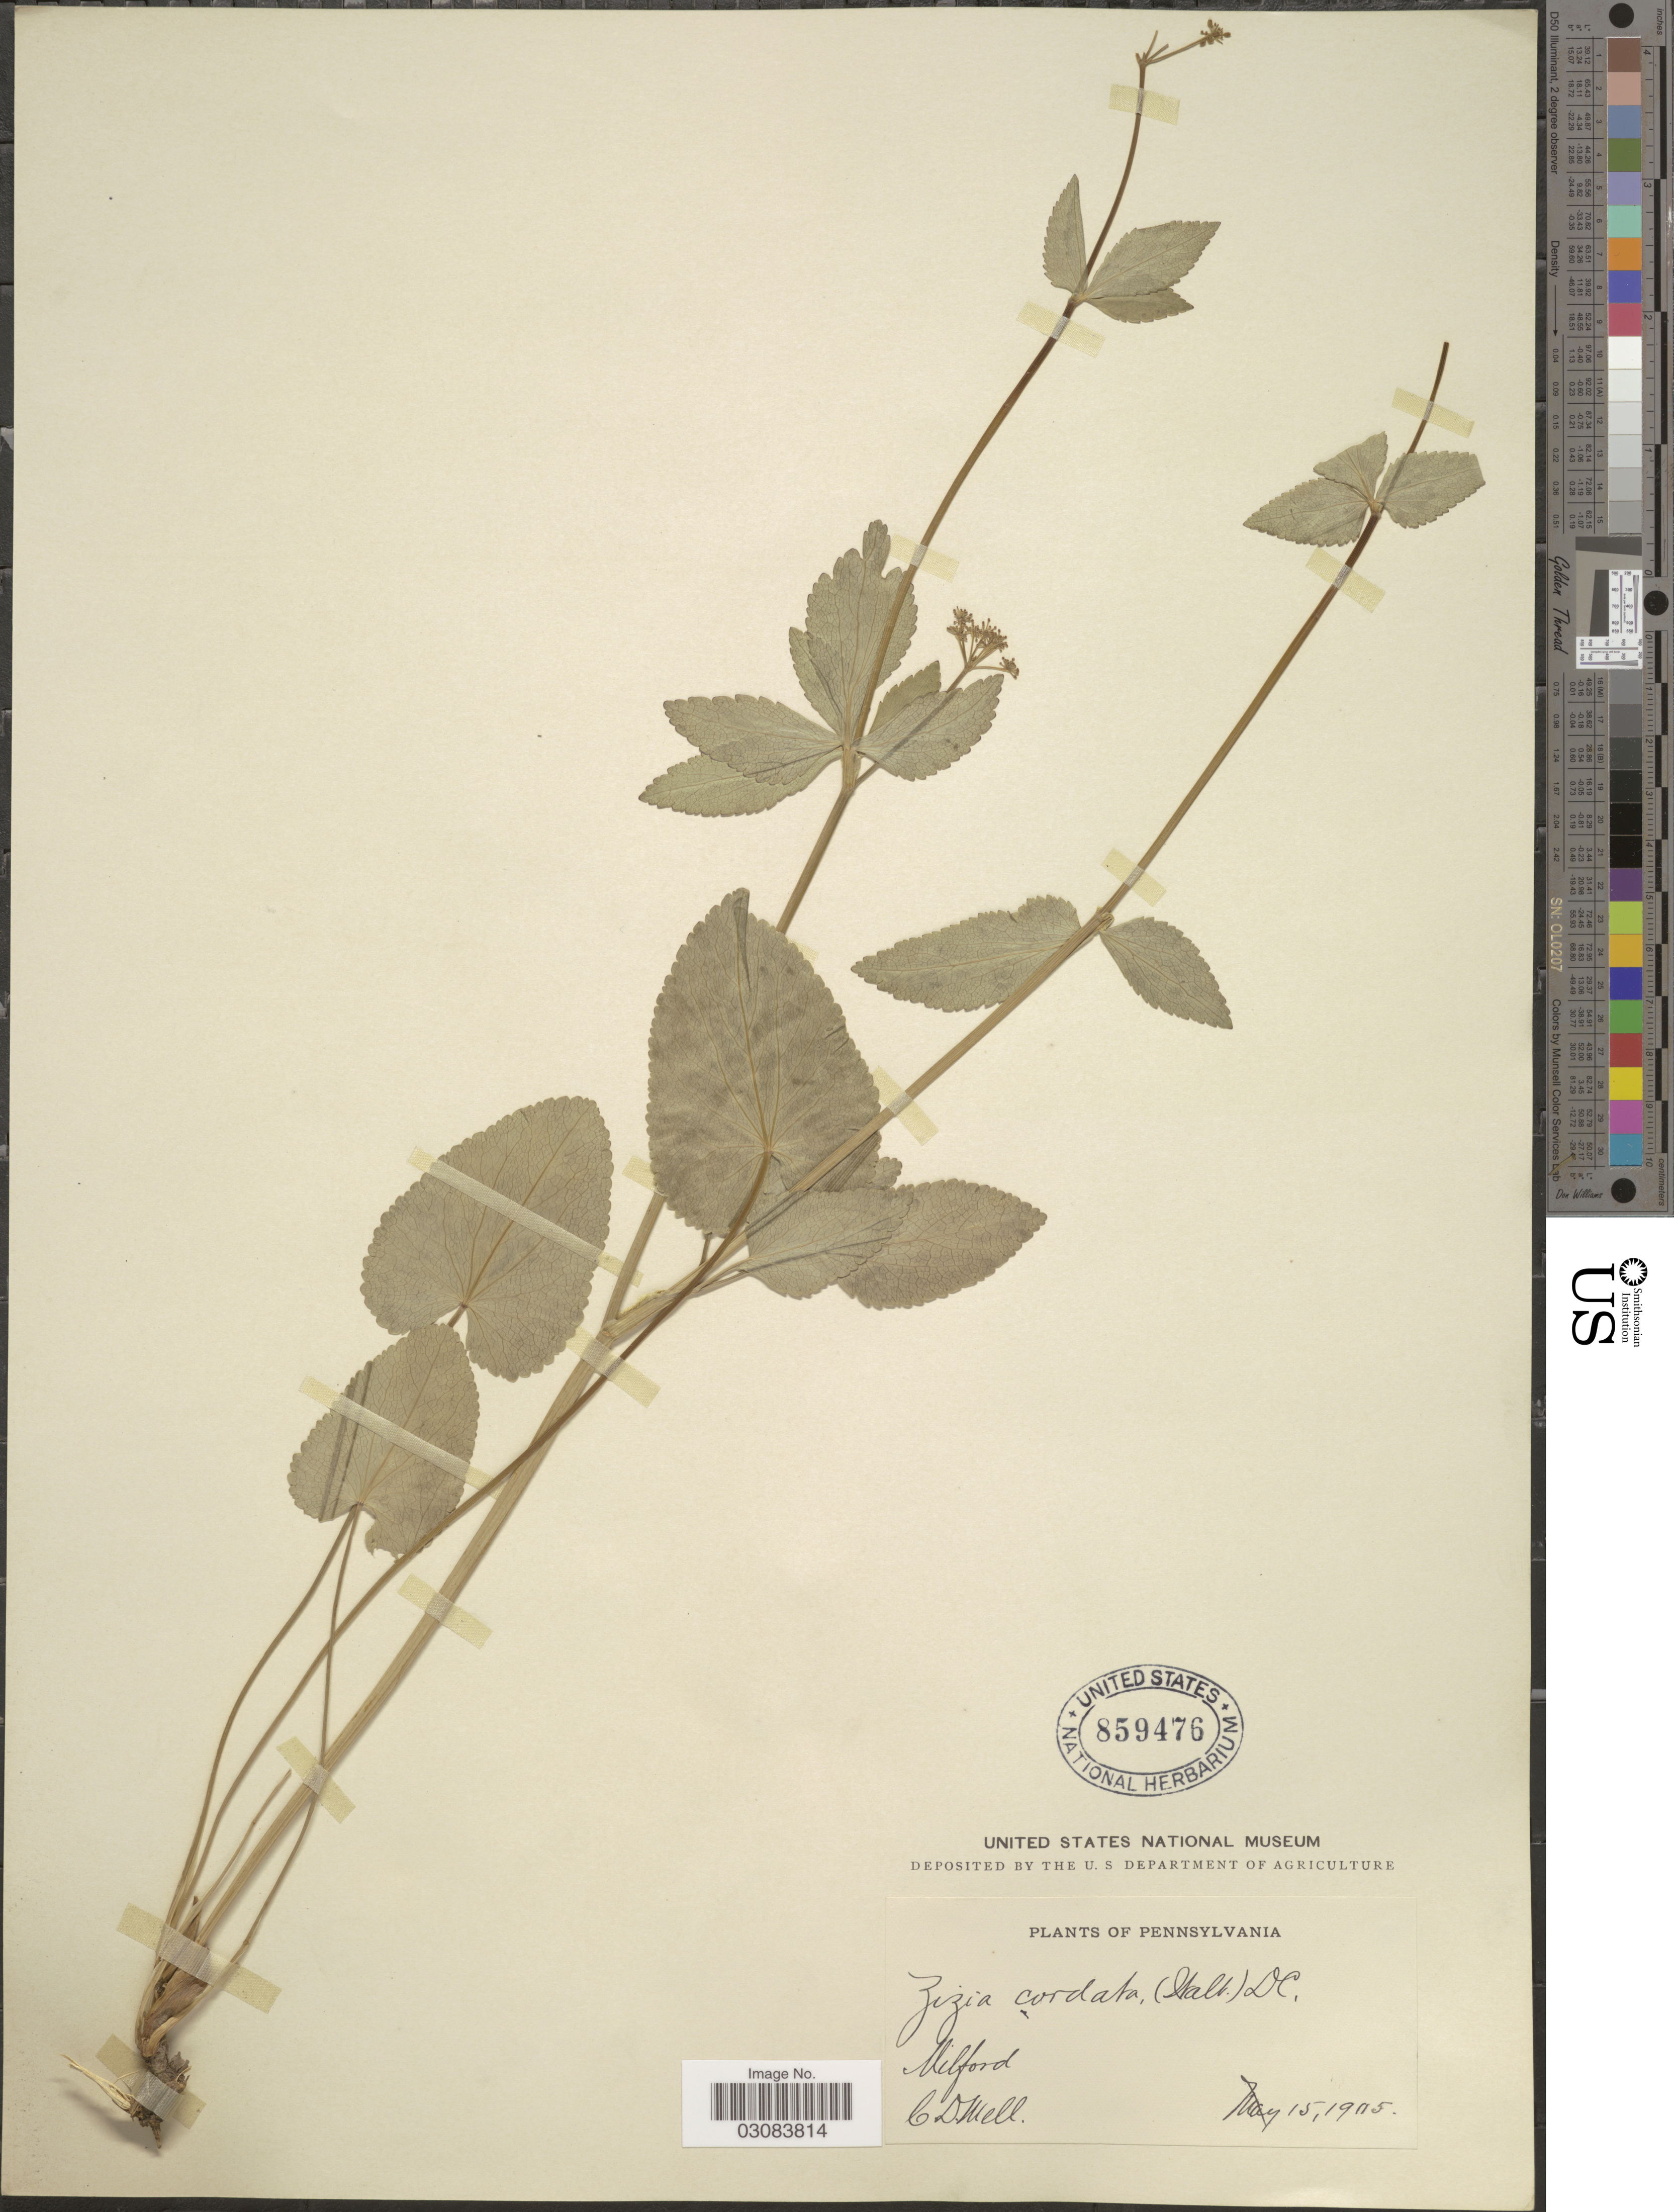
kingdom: Plantae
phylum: Tracheophyta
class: Magnoliopsida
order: Apiales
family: Apiaceae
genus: Zizia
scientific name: Zizia aptera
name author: (A. Gray) Fernald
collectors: C. D. Mell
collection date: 1905-05-15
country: United States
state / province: Pennsylvania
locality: Milford.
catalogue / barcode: US 859476